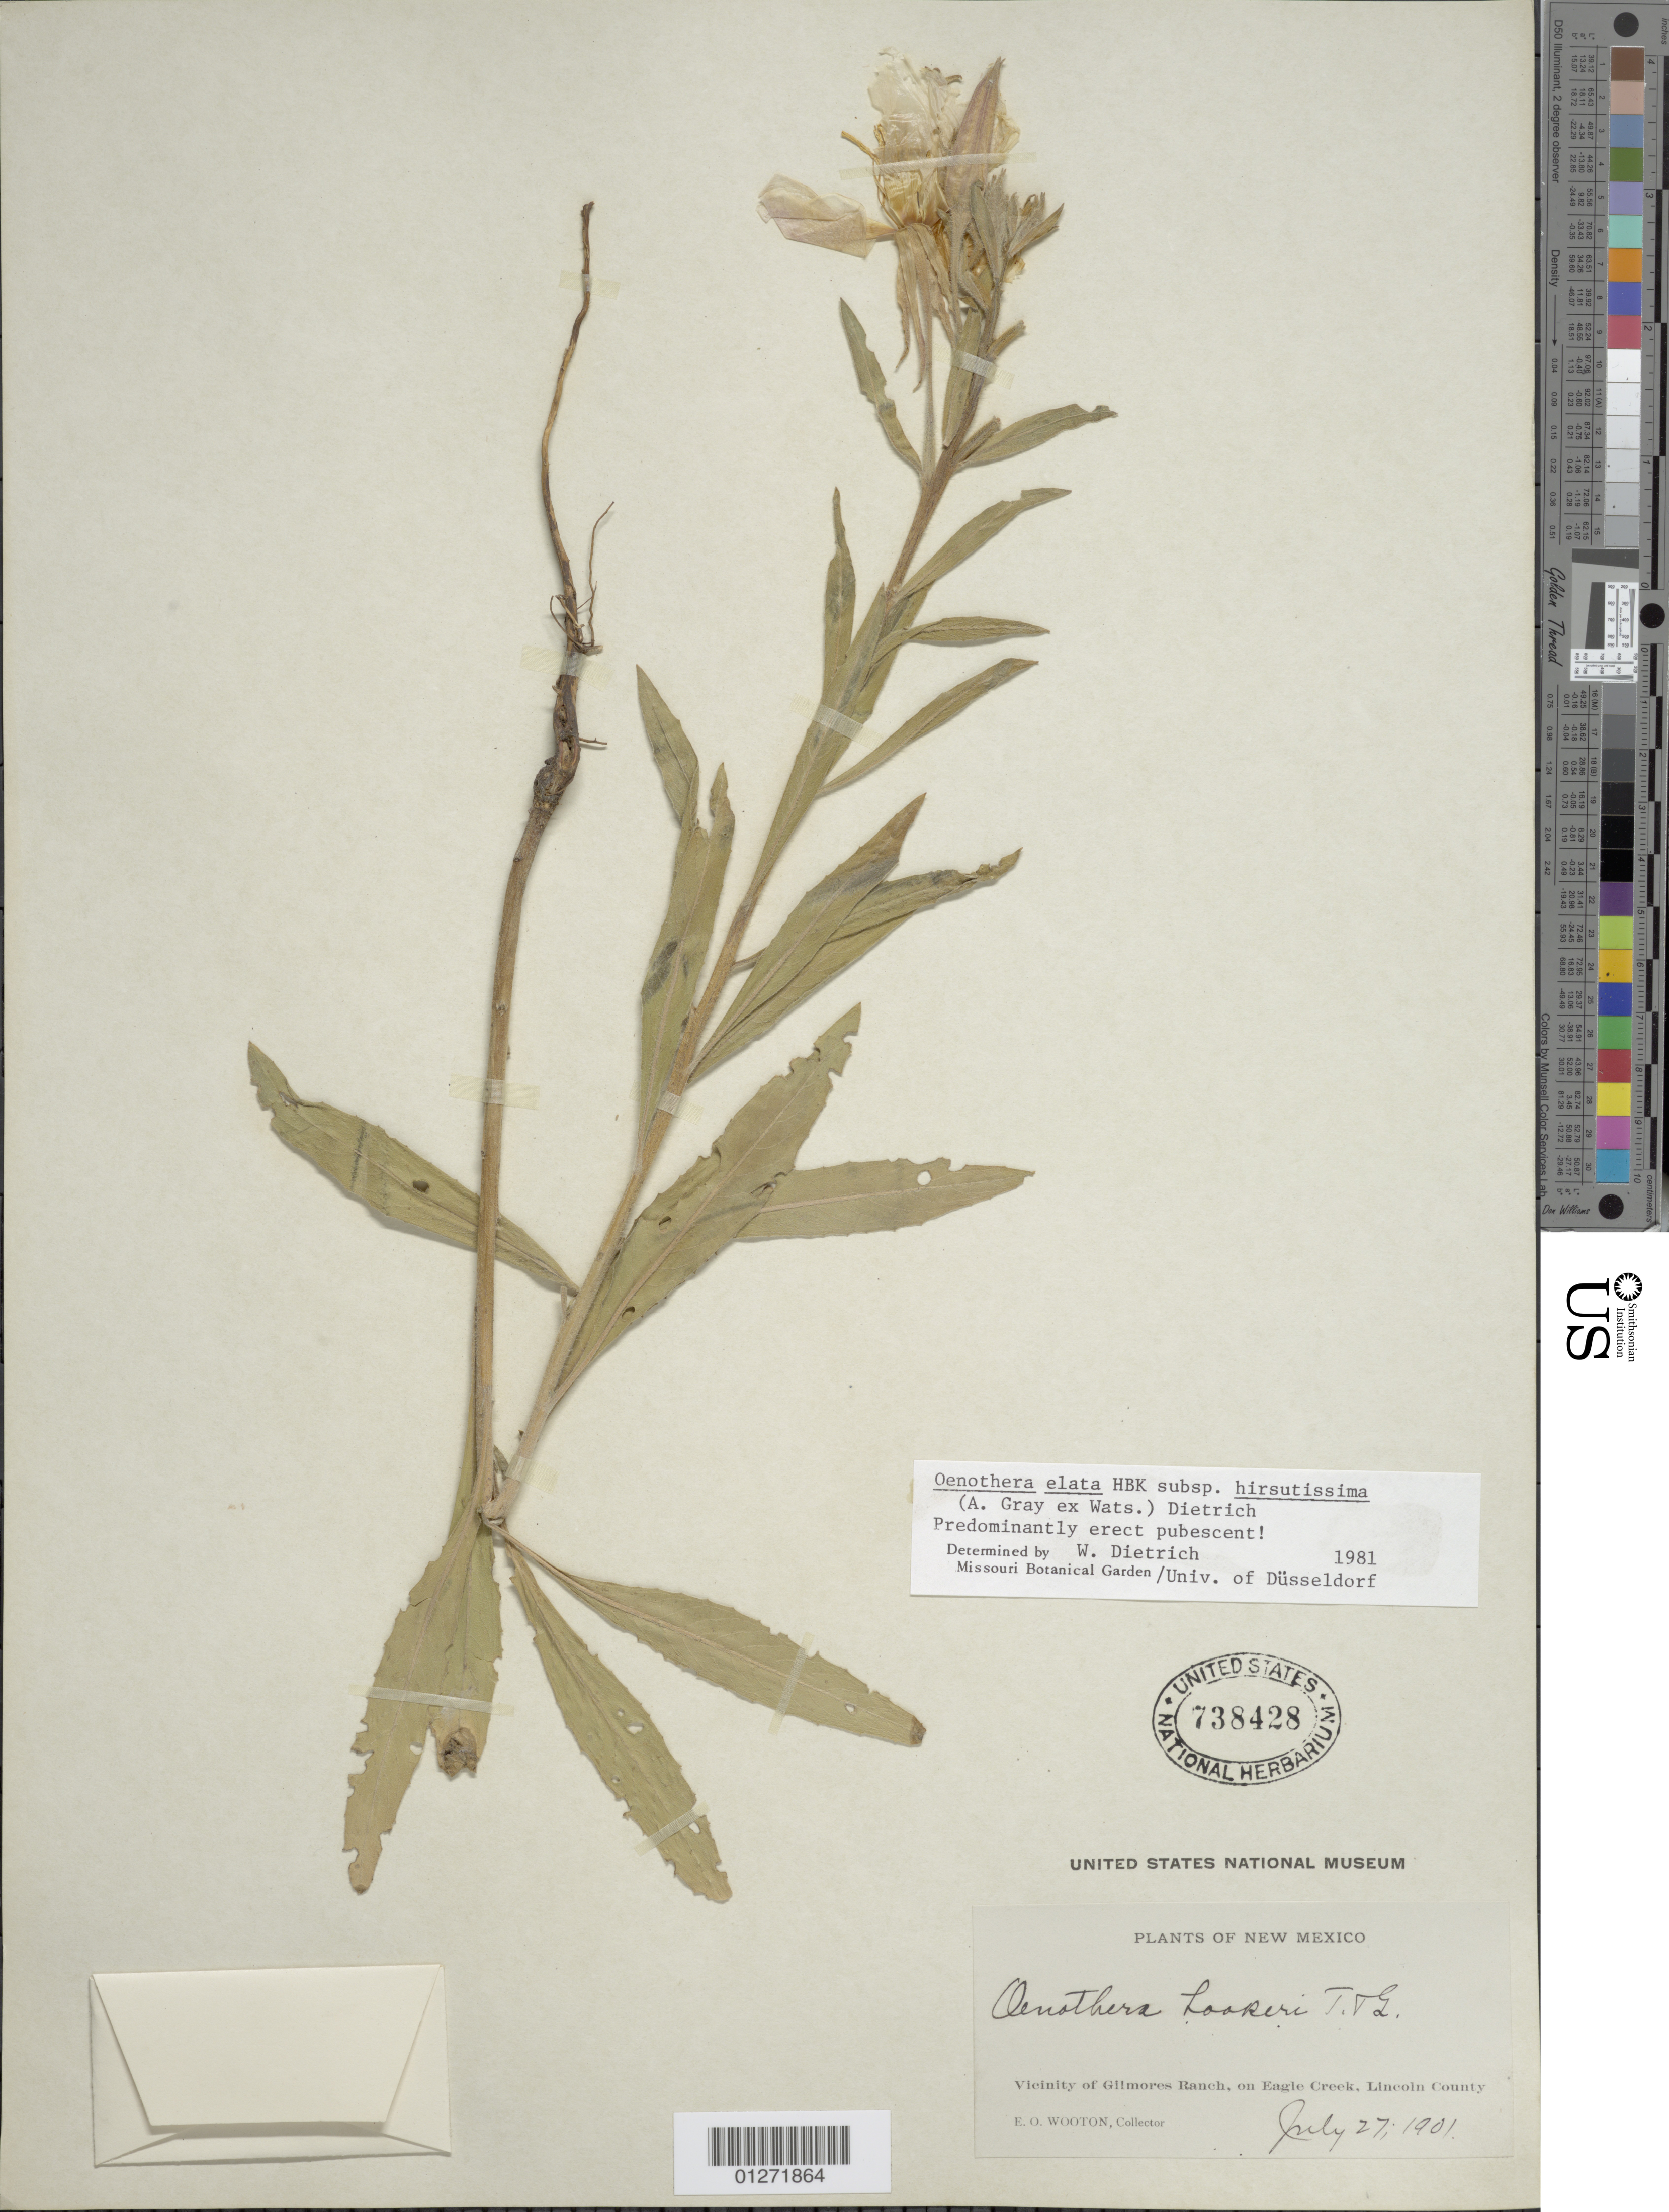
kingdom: Plantae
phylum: Tracheophyta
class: Magnoliopsida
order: Myrtales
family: Onagraceae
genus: Oenothera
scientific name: Oenothera elata subsp. hirsutissima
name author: (A. Gray ex S. Watson) W. Dietr.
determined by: Dietrich, W.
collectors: E. O. Wooton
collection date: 1901-07-27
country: United States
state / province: New Mexico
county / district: Lincoln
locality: Vicinity of Gilmores Ranch, on Eagle Creek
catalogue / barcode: US 738428